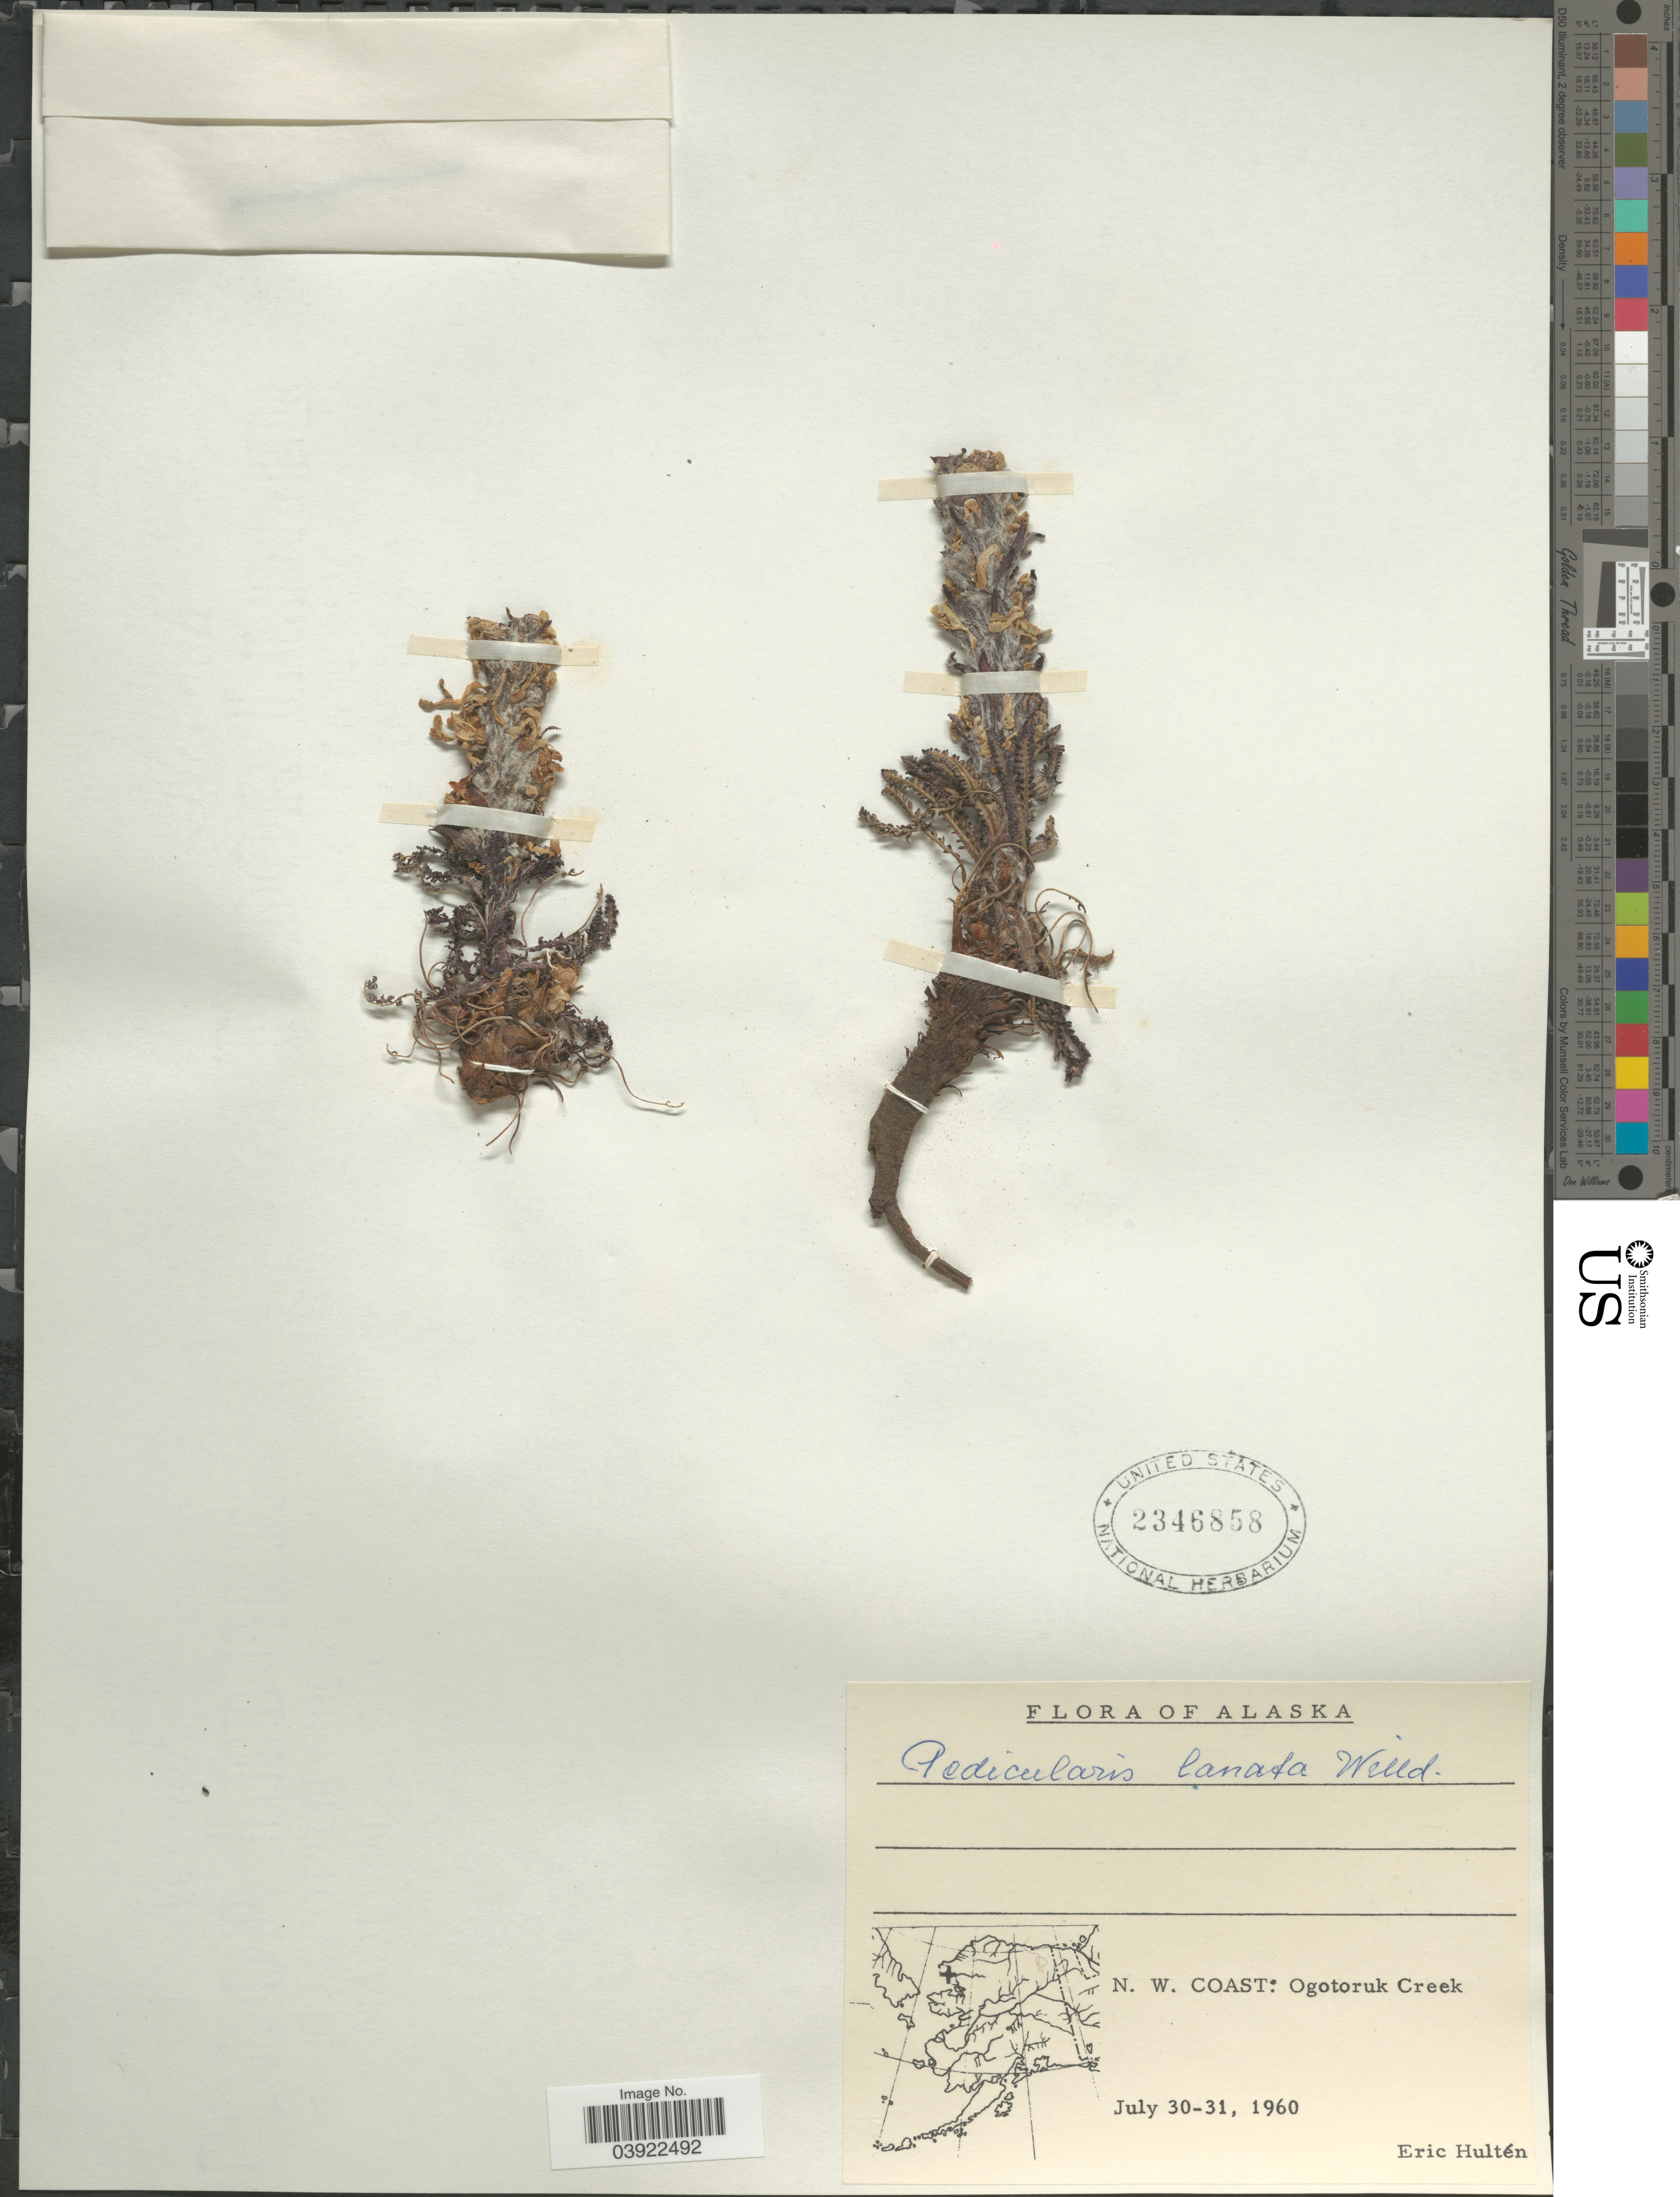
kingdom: Plantae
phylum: Tracheophyta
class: Magnoliopsida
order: Lamiales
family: Orobanchaceae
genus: Pedicularis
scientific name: Pedicularis lanata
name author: Willd. ex Cham. & Schltdl.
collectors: E. G. Hultén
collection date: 1960-07-30/1960-07-31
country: United States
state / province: Alaska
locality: N. W. Coast: Ogotoruk Creek.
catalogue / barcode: US 2346858